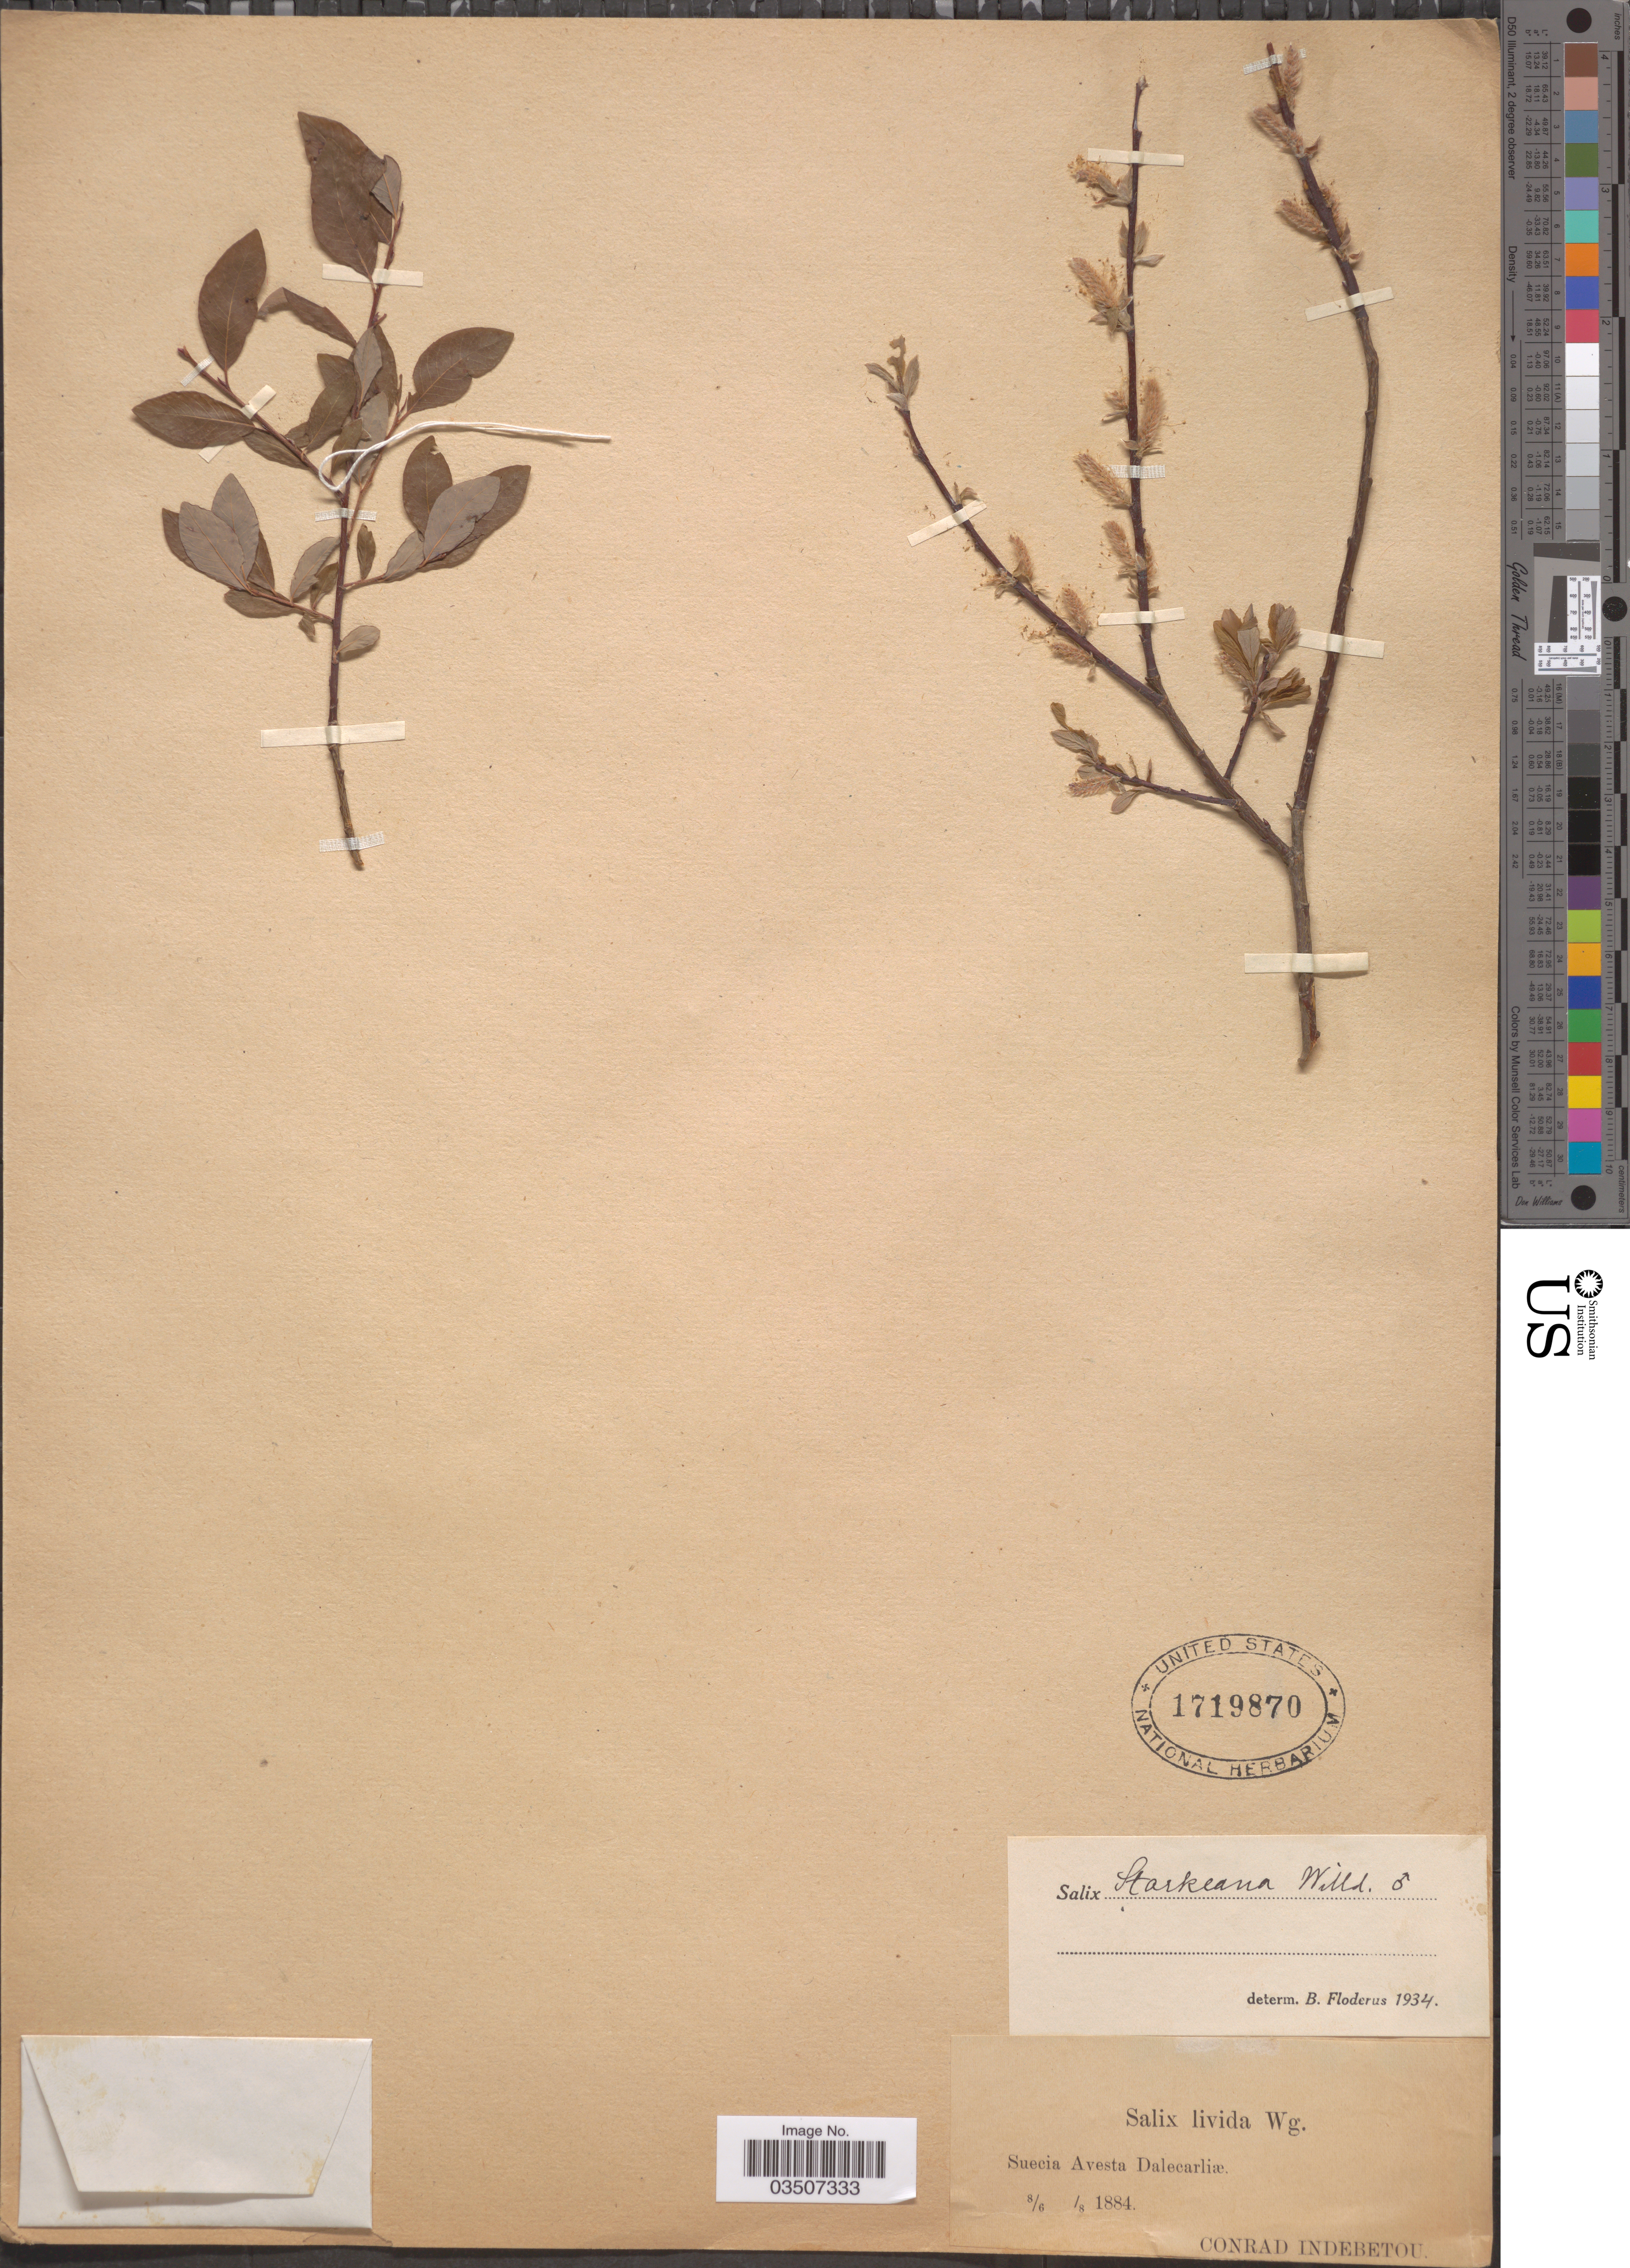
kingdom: Plantae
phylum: Tracheophyta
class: Magnoliopsida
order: Malpighiales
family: Salicaceae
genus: Salix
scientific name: Salix starkeana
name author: Willd.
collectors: C. Indebetou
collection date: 1884-06-08/1884-08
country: Sweden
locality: Suecia Avesta Dalecarliæ.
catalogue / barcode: US 1719870